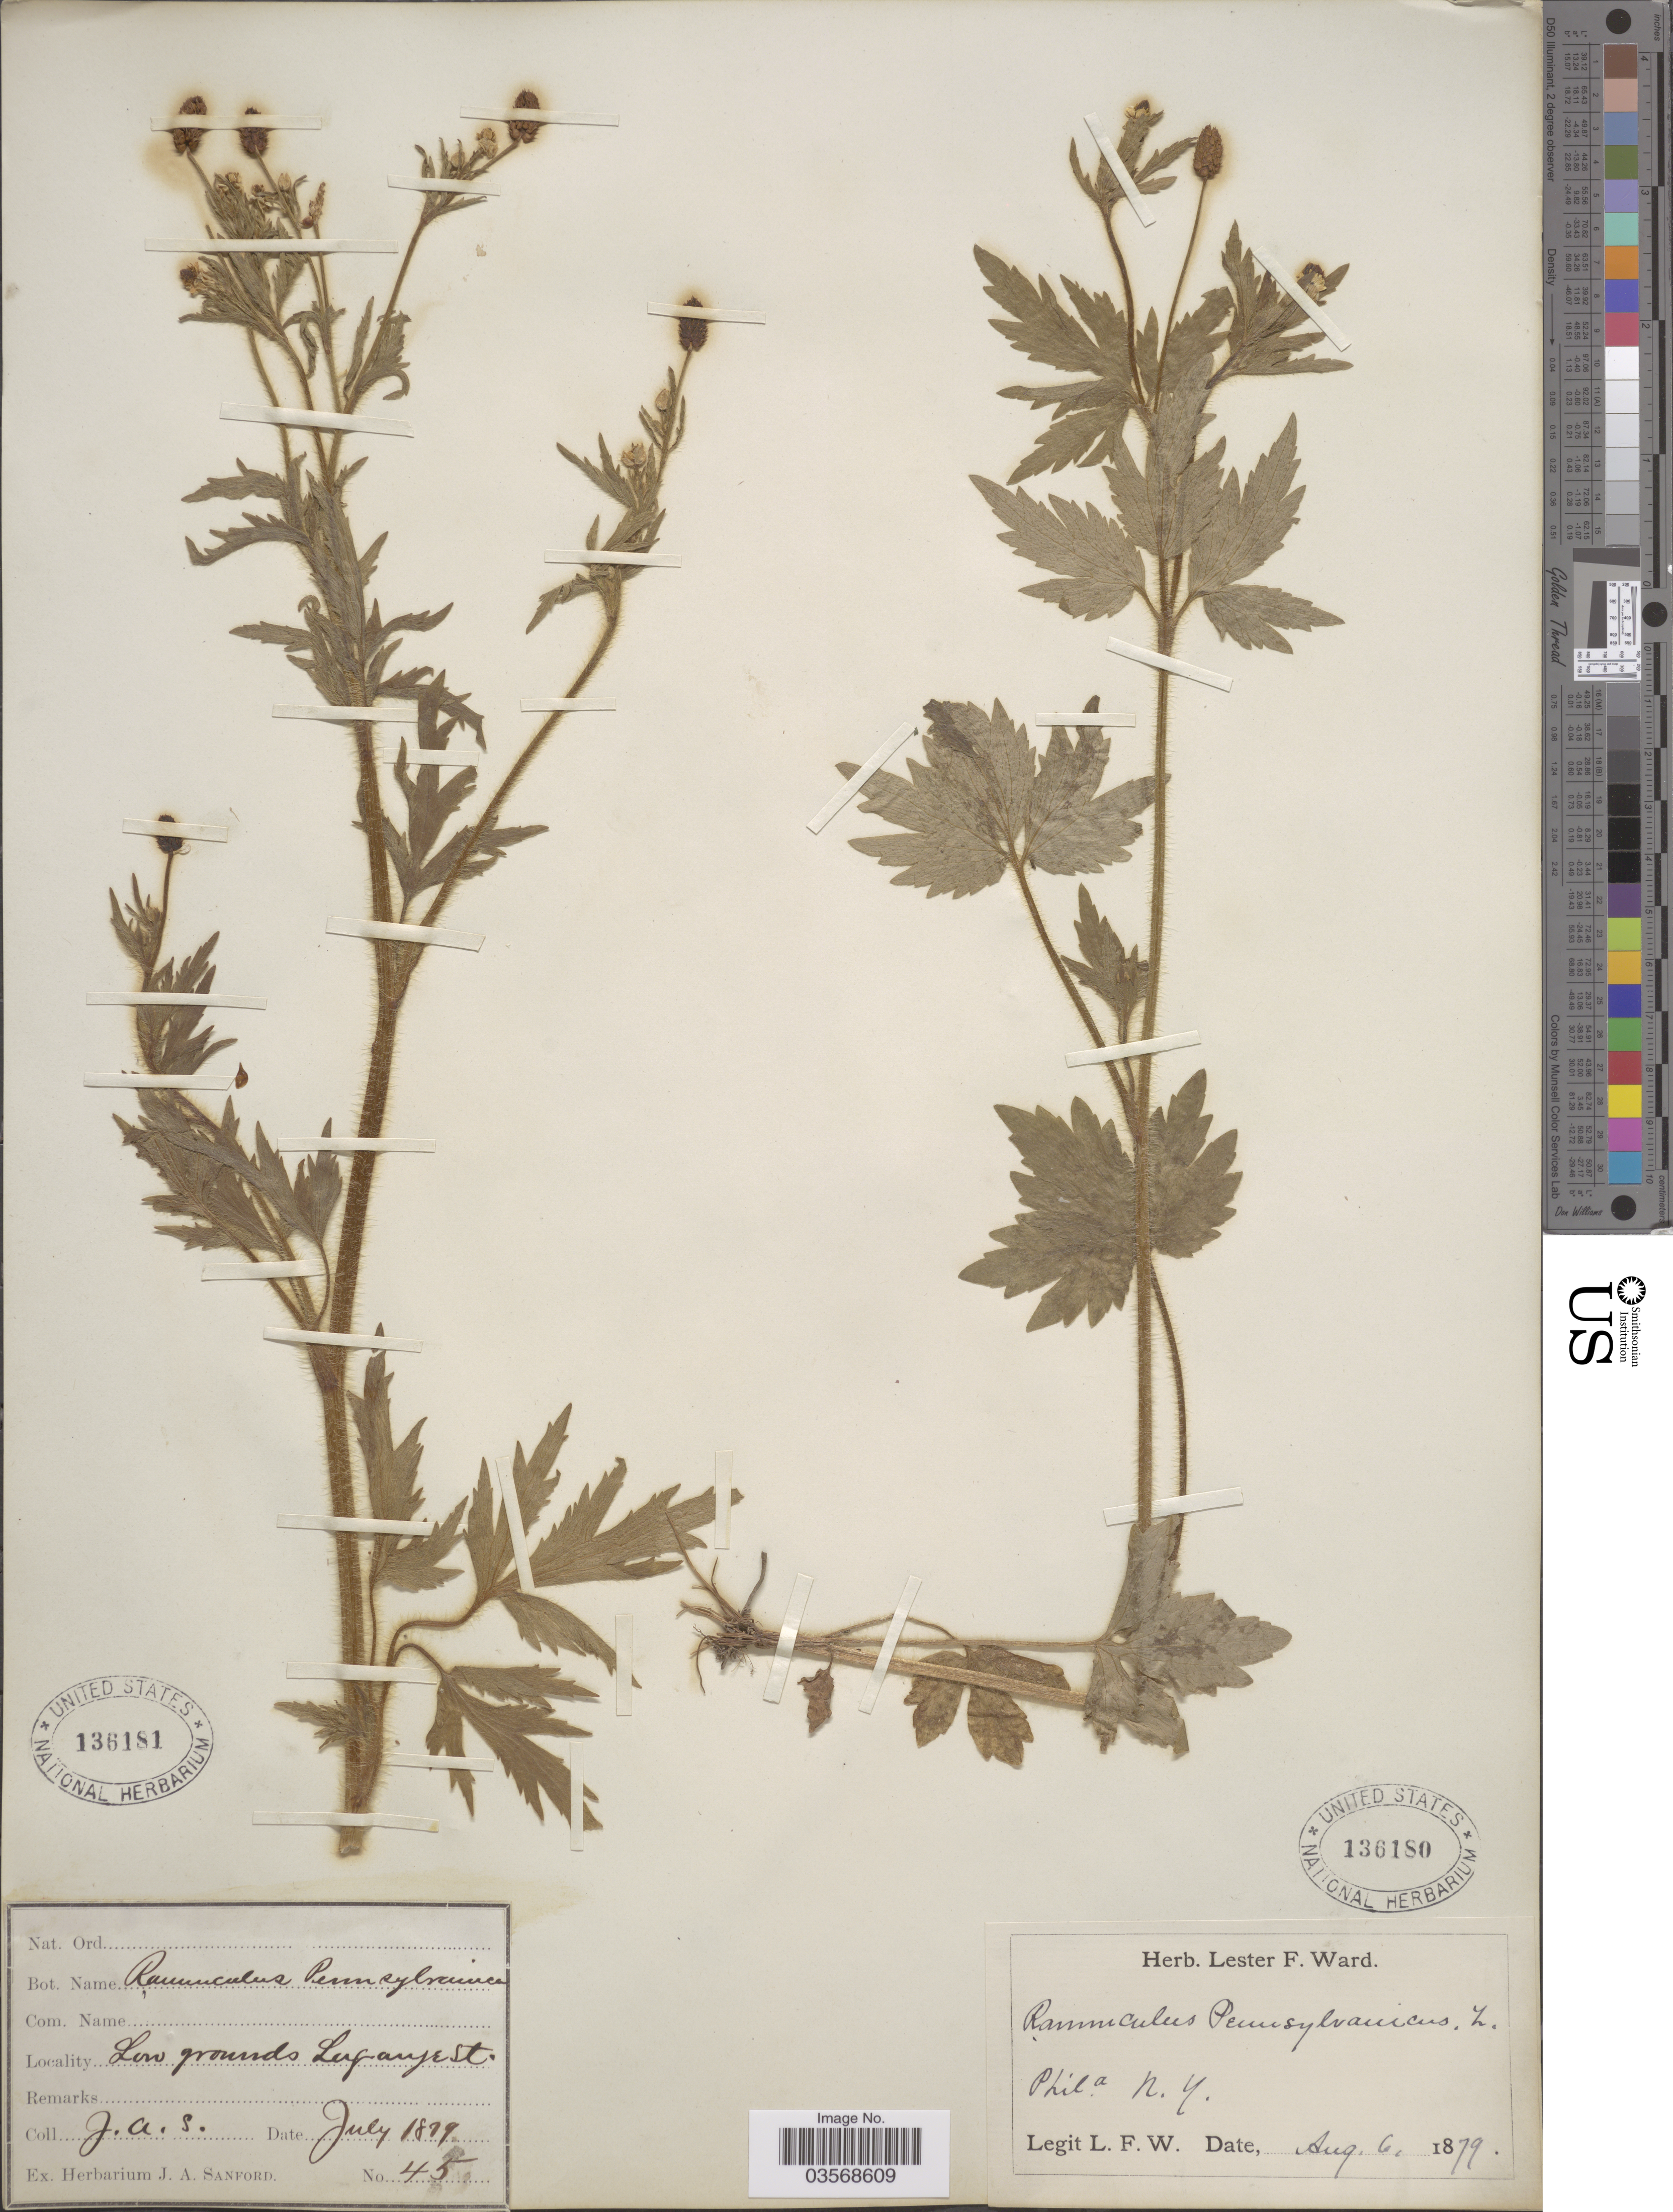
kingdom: Plantae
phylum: Tracheophyta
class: Magnoliopsida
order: Ranunculales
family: Ranunculaceae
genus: Ranunculus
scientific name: Ranunculus pensylvanicus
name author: L. f.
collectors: J. Sanford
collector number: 45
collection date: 1879-07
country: United States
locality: Low grounds Lagrange St.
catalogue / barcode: US 136181